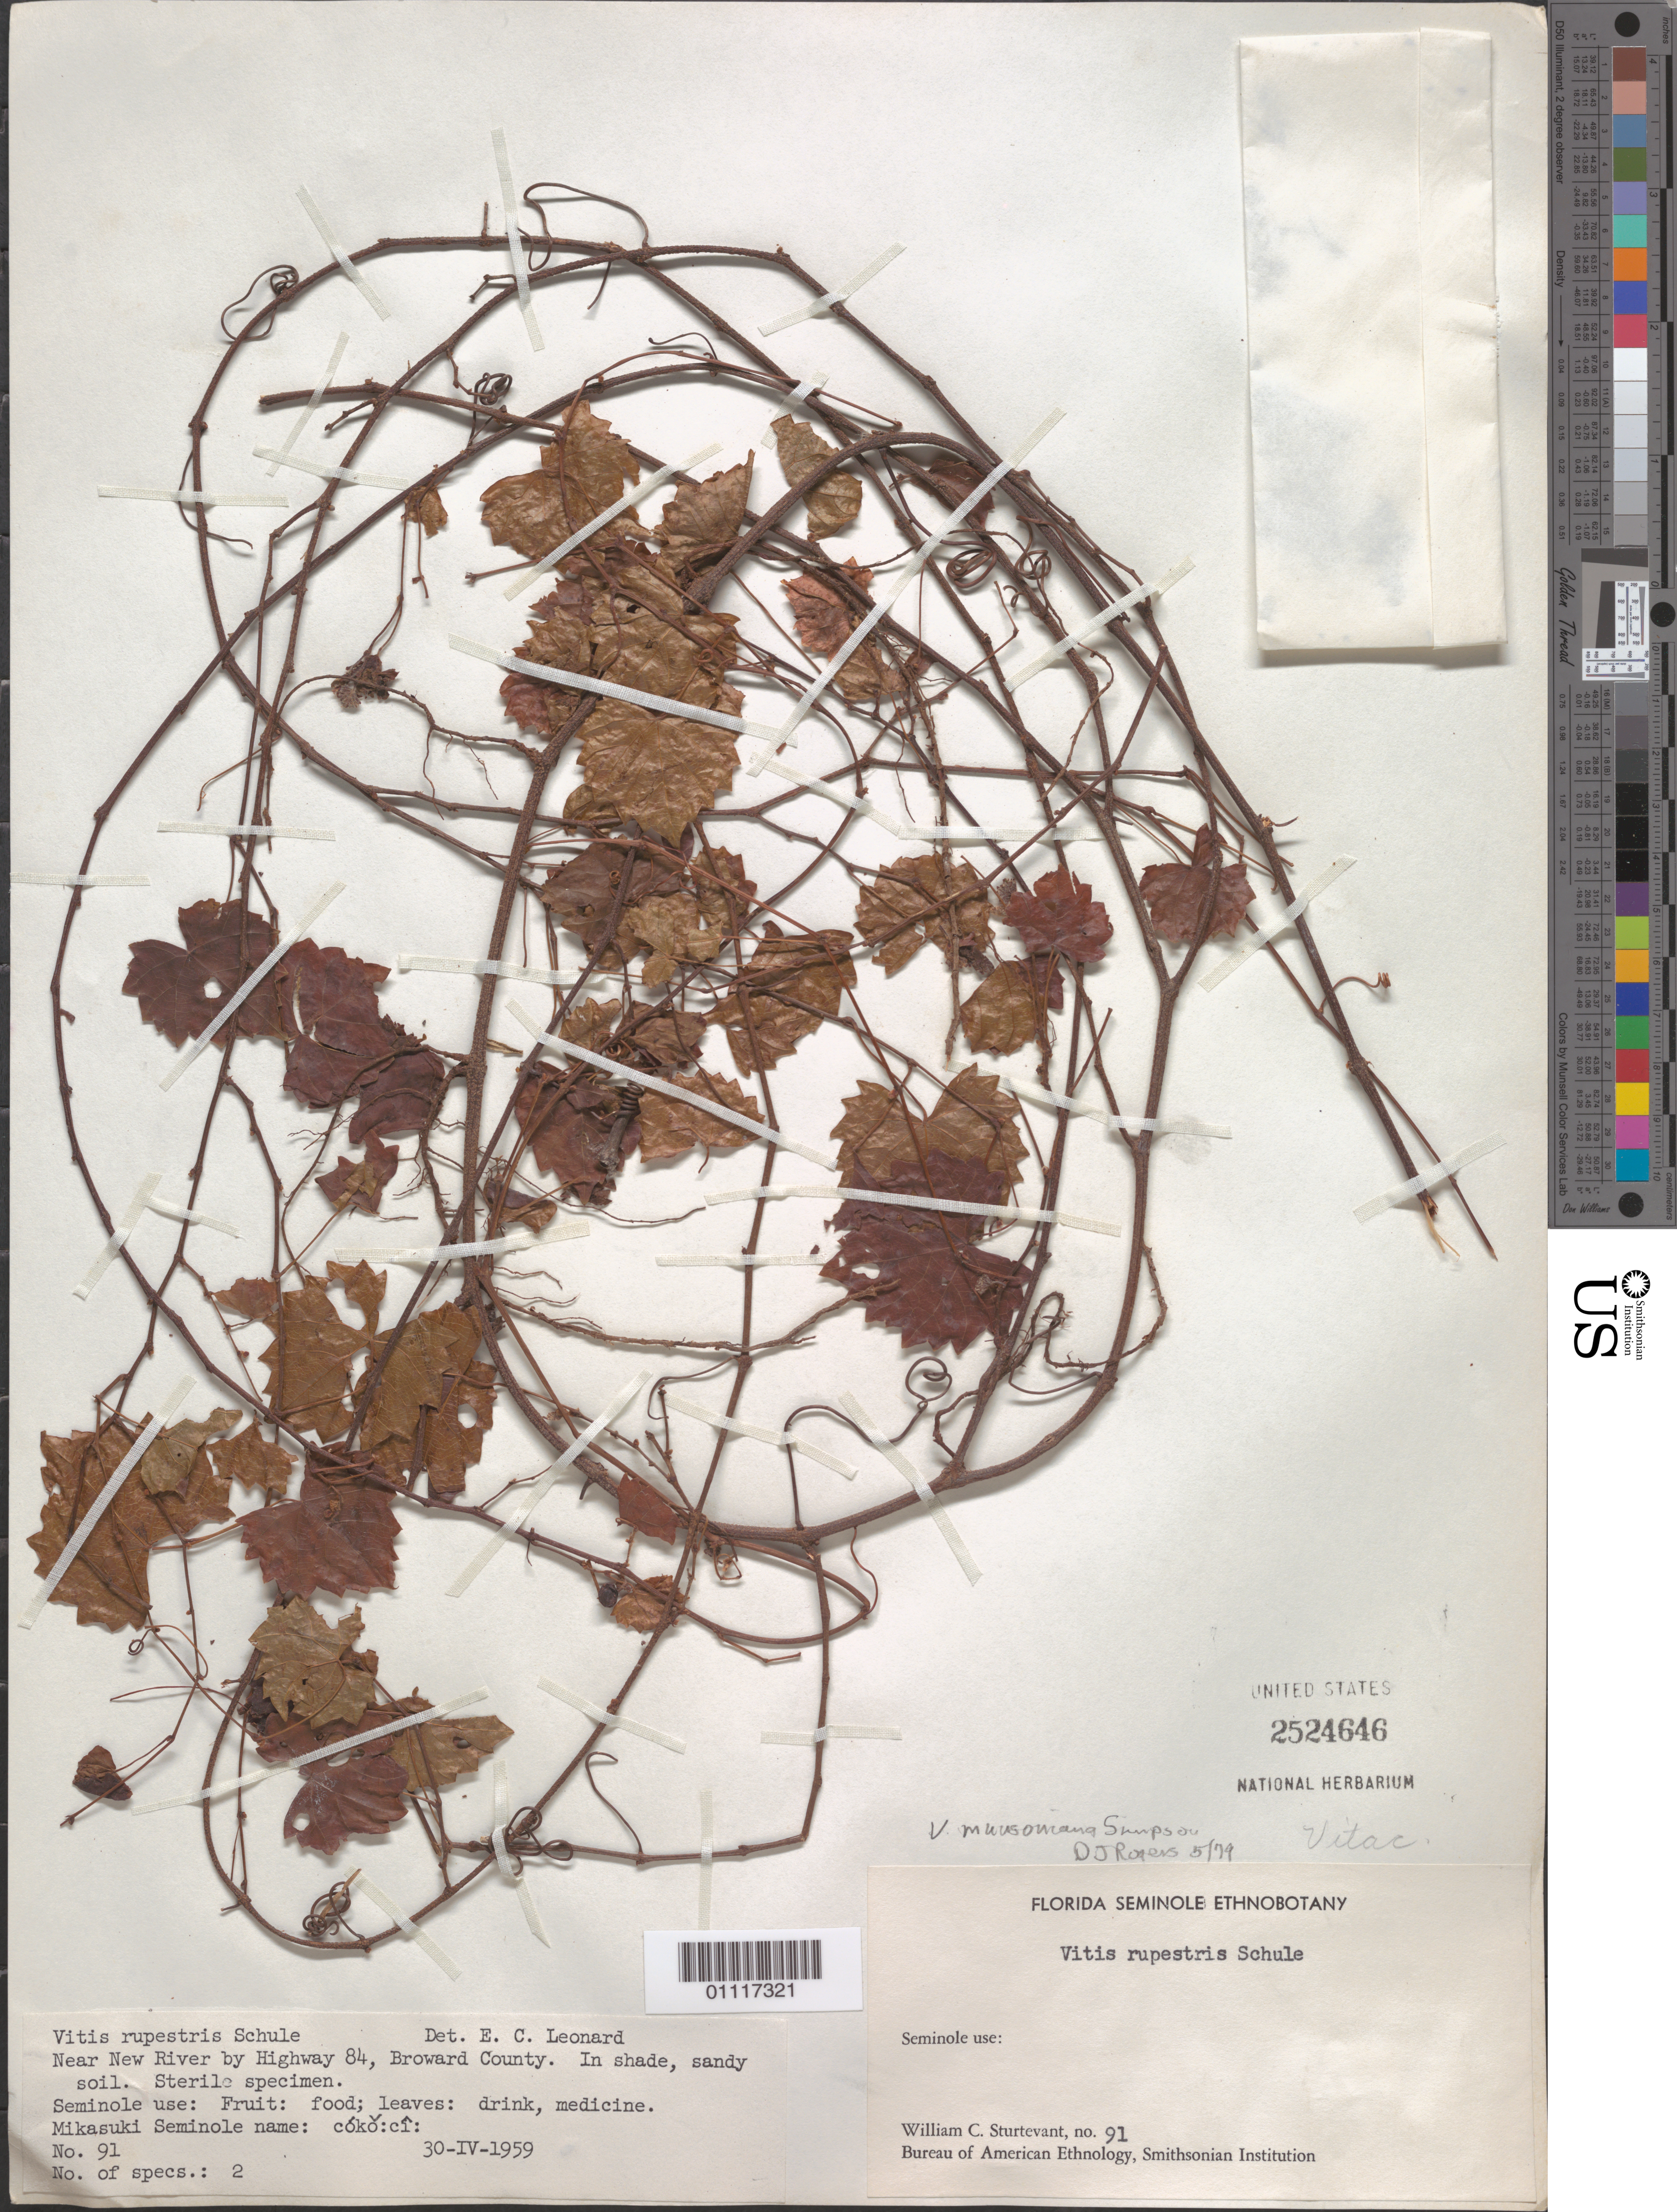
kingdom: Plantae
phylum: Tracheophyta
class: Magnoliopsida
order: Vitales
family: Vitaceae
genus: Vitis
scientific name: Vitis munsoniana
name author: J.H. Simpson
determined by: Leonard, Emery C., (US)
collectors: W. Sturtevant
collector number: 91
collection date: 1959-04-30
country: United States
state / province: Florida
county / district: Broward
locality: Near New River by Highway 84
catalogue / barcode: US 2524646